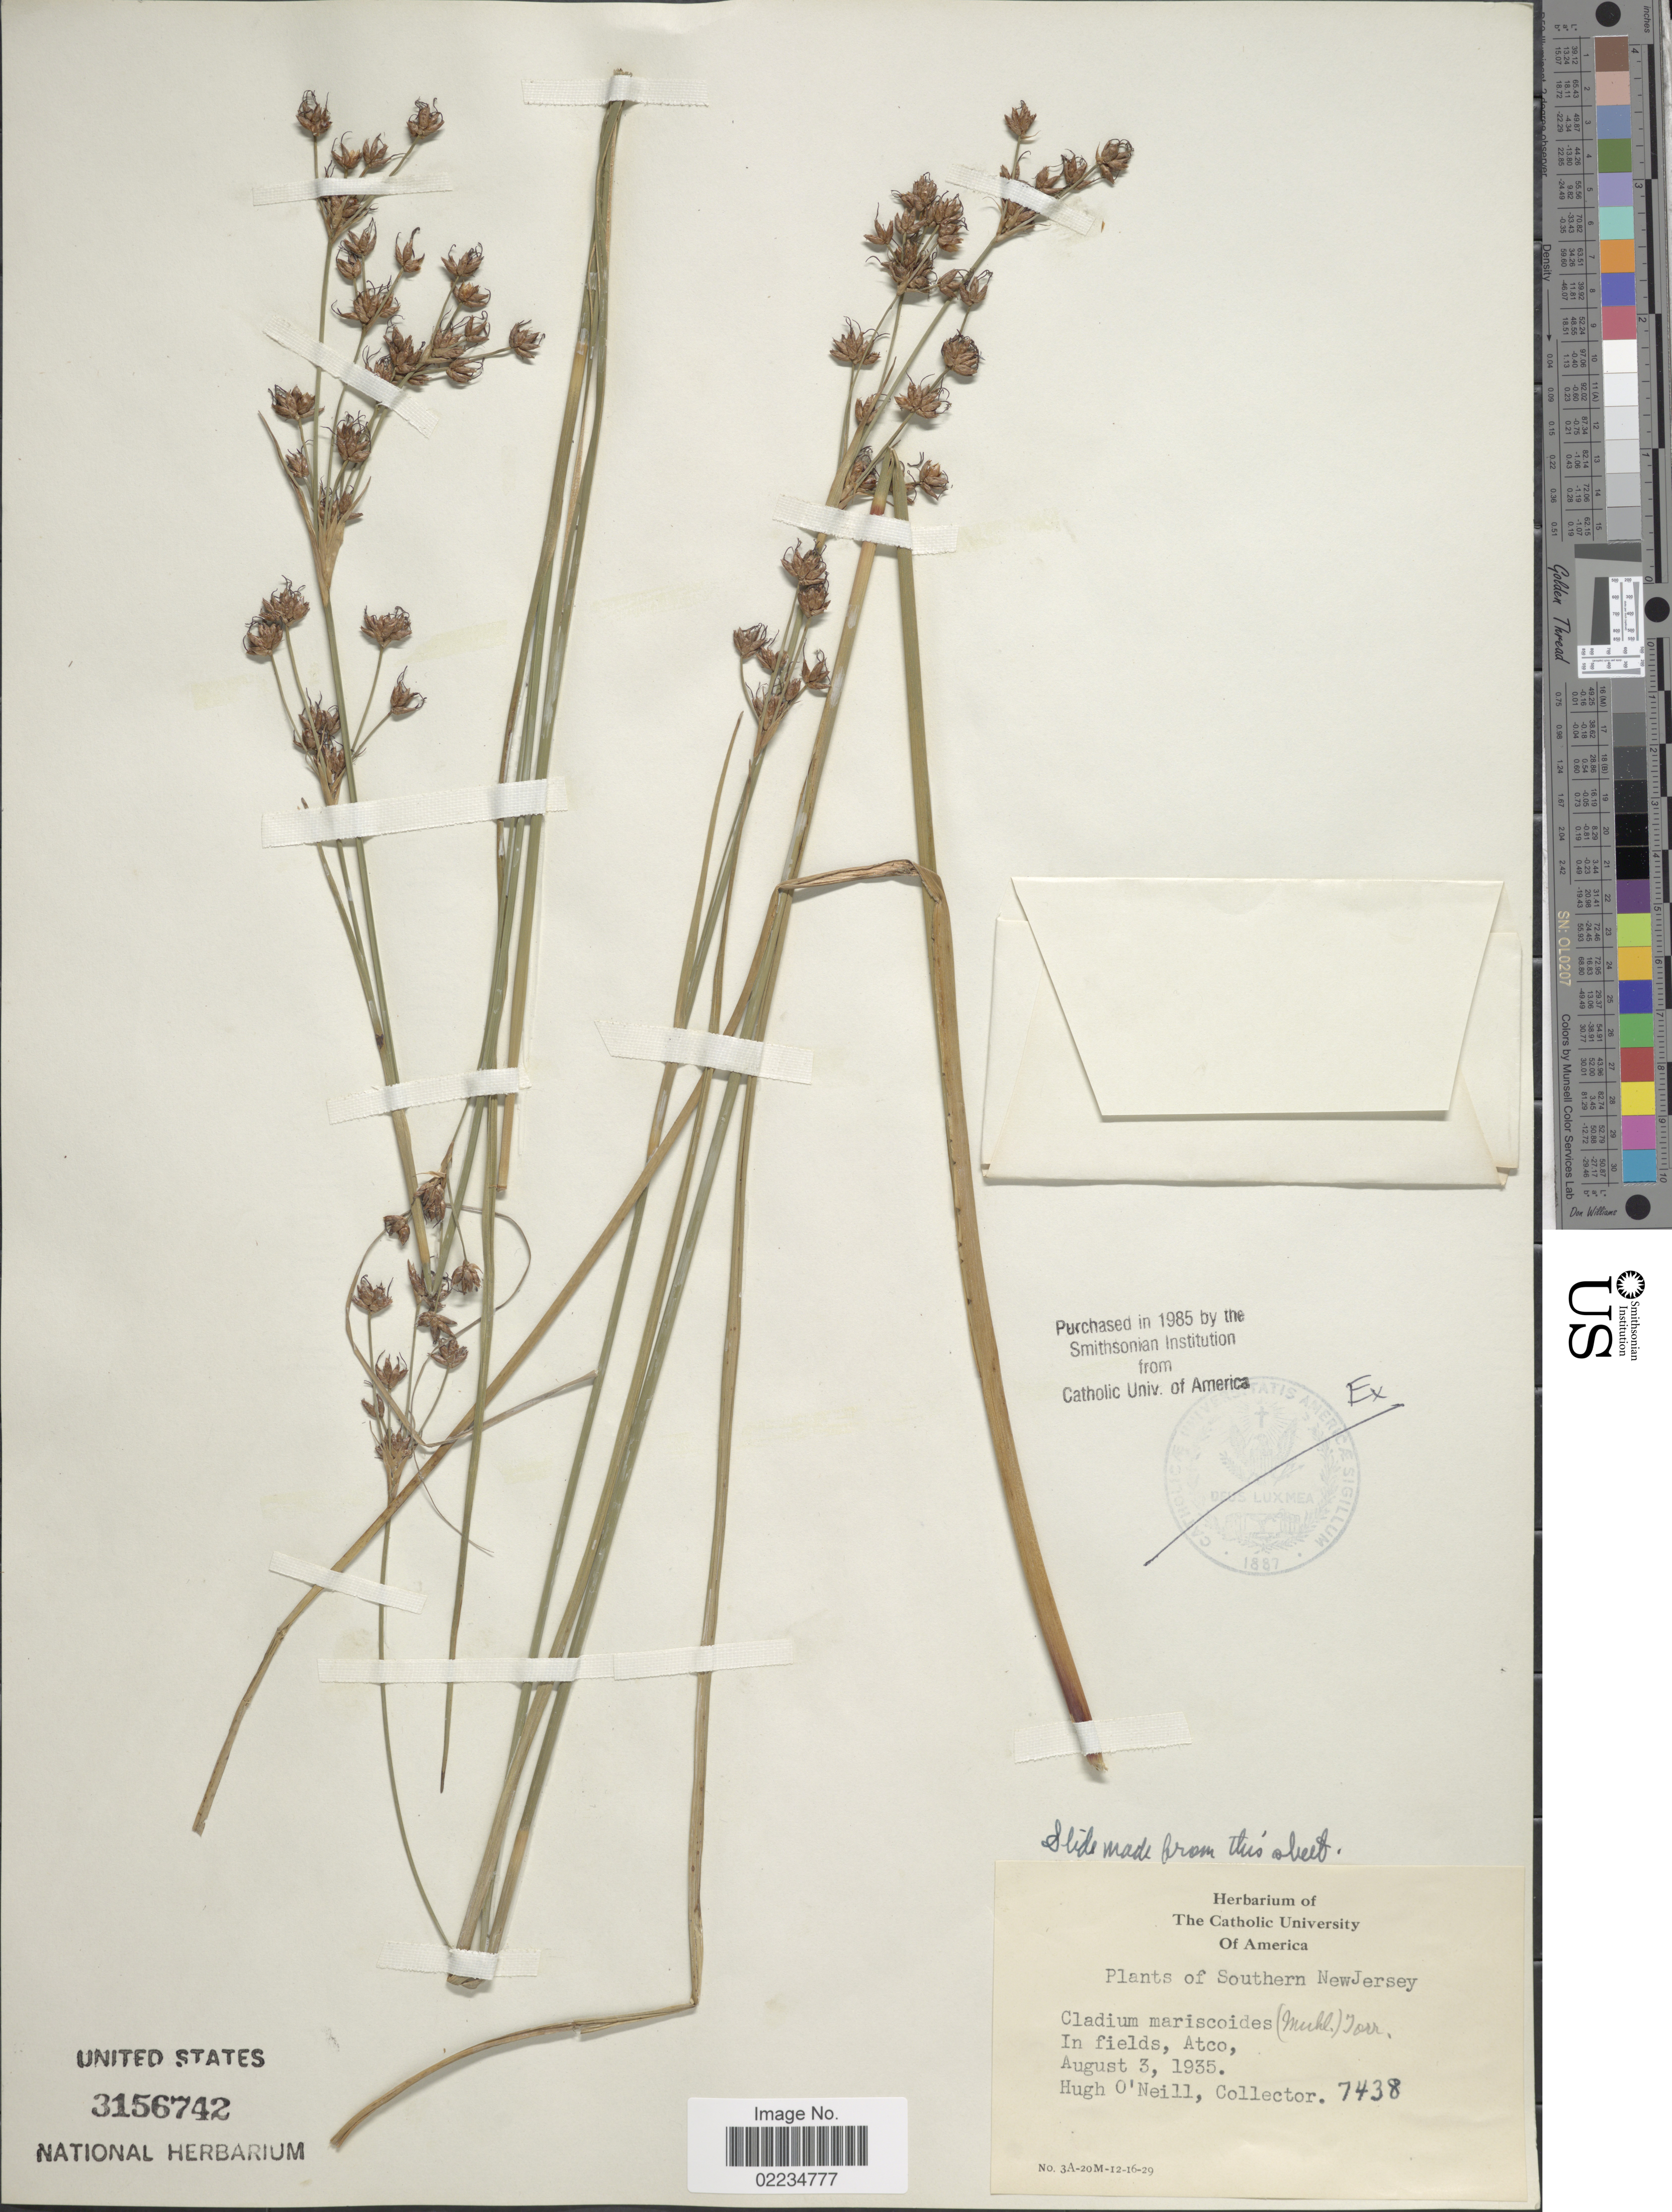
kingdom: Plantae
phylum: Tracheophyta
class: Liliopsida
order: Poales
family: Cyperaceae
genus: Cladium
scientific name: Cladium mariscoides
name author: (Muhl.) Torr.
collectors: H. O'Neill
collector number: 7438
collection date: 1935-08-03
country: United States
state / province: New Jersey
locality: Southern New Jersey, In fields, Atco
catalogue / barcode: US 3156742